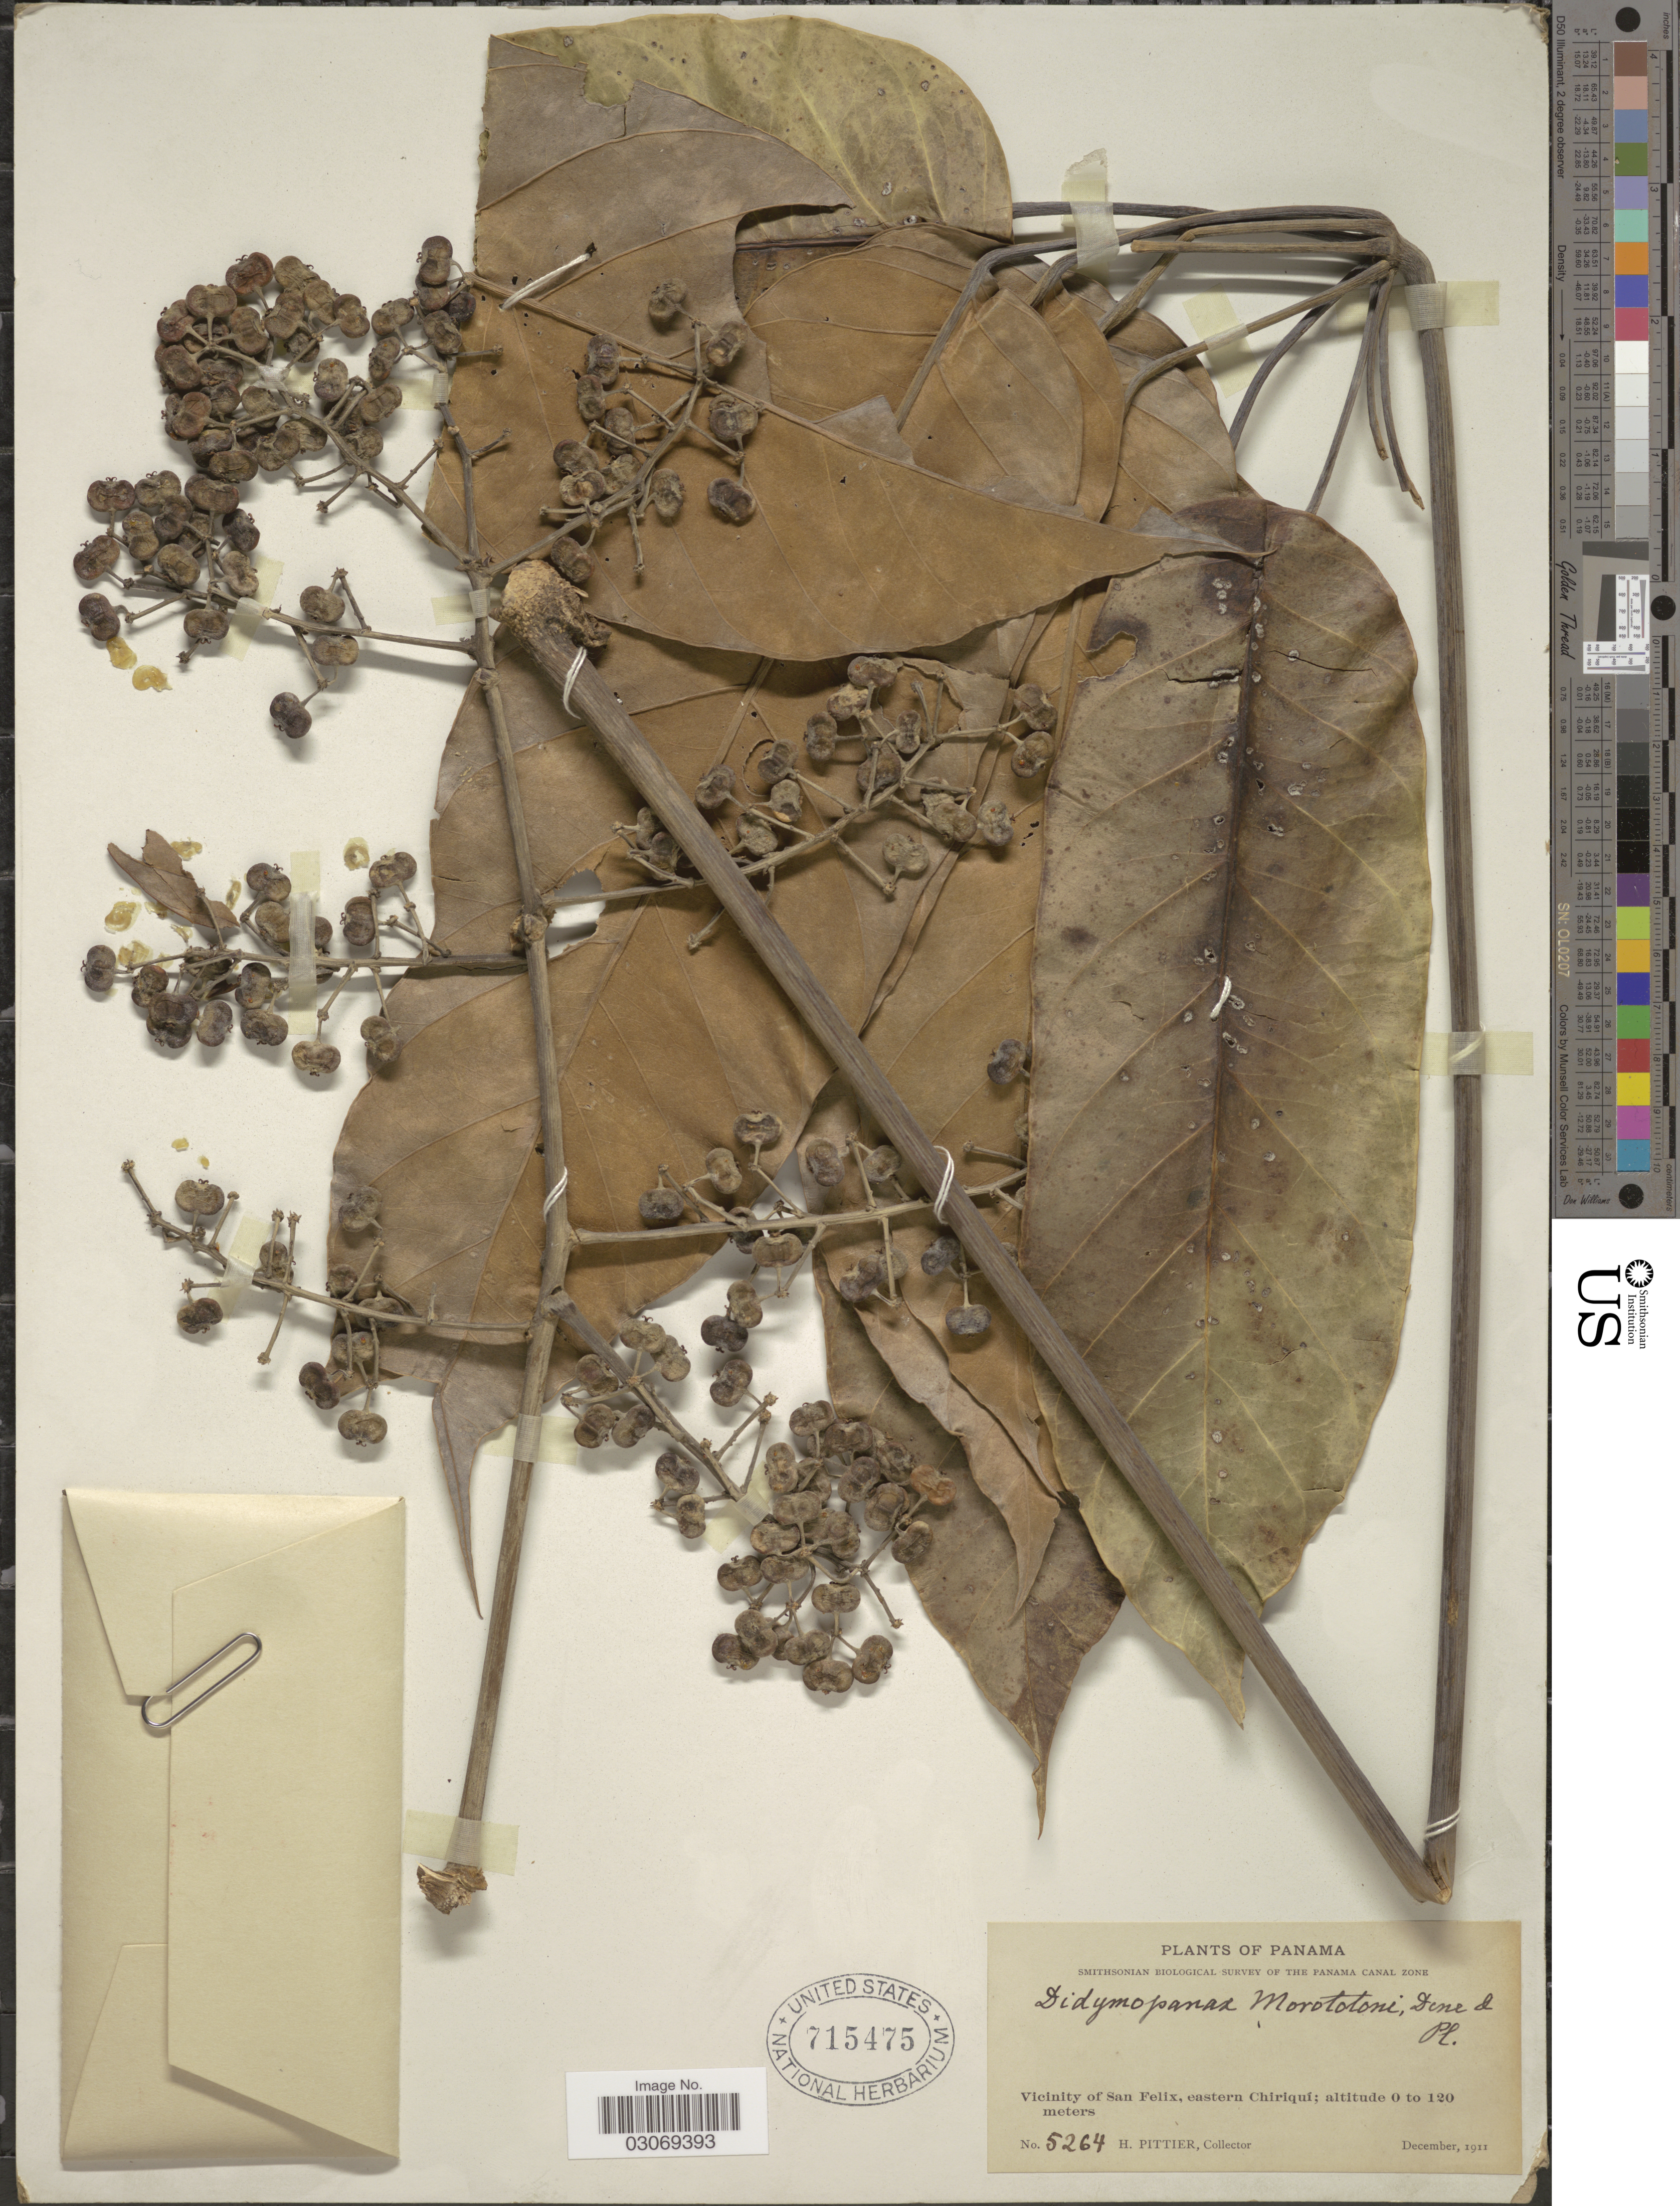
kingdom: Plantae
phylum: Tracheophyta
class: Magnoliopsida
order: Apiales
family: Araliaceae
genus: Schefflera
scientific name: Schefflera morototoni (Aubl.) Maguire, Steyerm. & Frodin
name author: (Aubl.) Maguire et al.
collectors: H. F. Pittier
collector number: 5264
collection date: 1911-12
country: Panama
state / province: Chiriqui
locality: Vicinity of San Felix, eastern Chiriquí.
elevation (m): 0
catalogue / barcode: US 715475